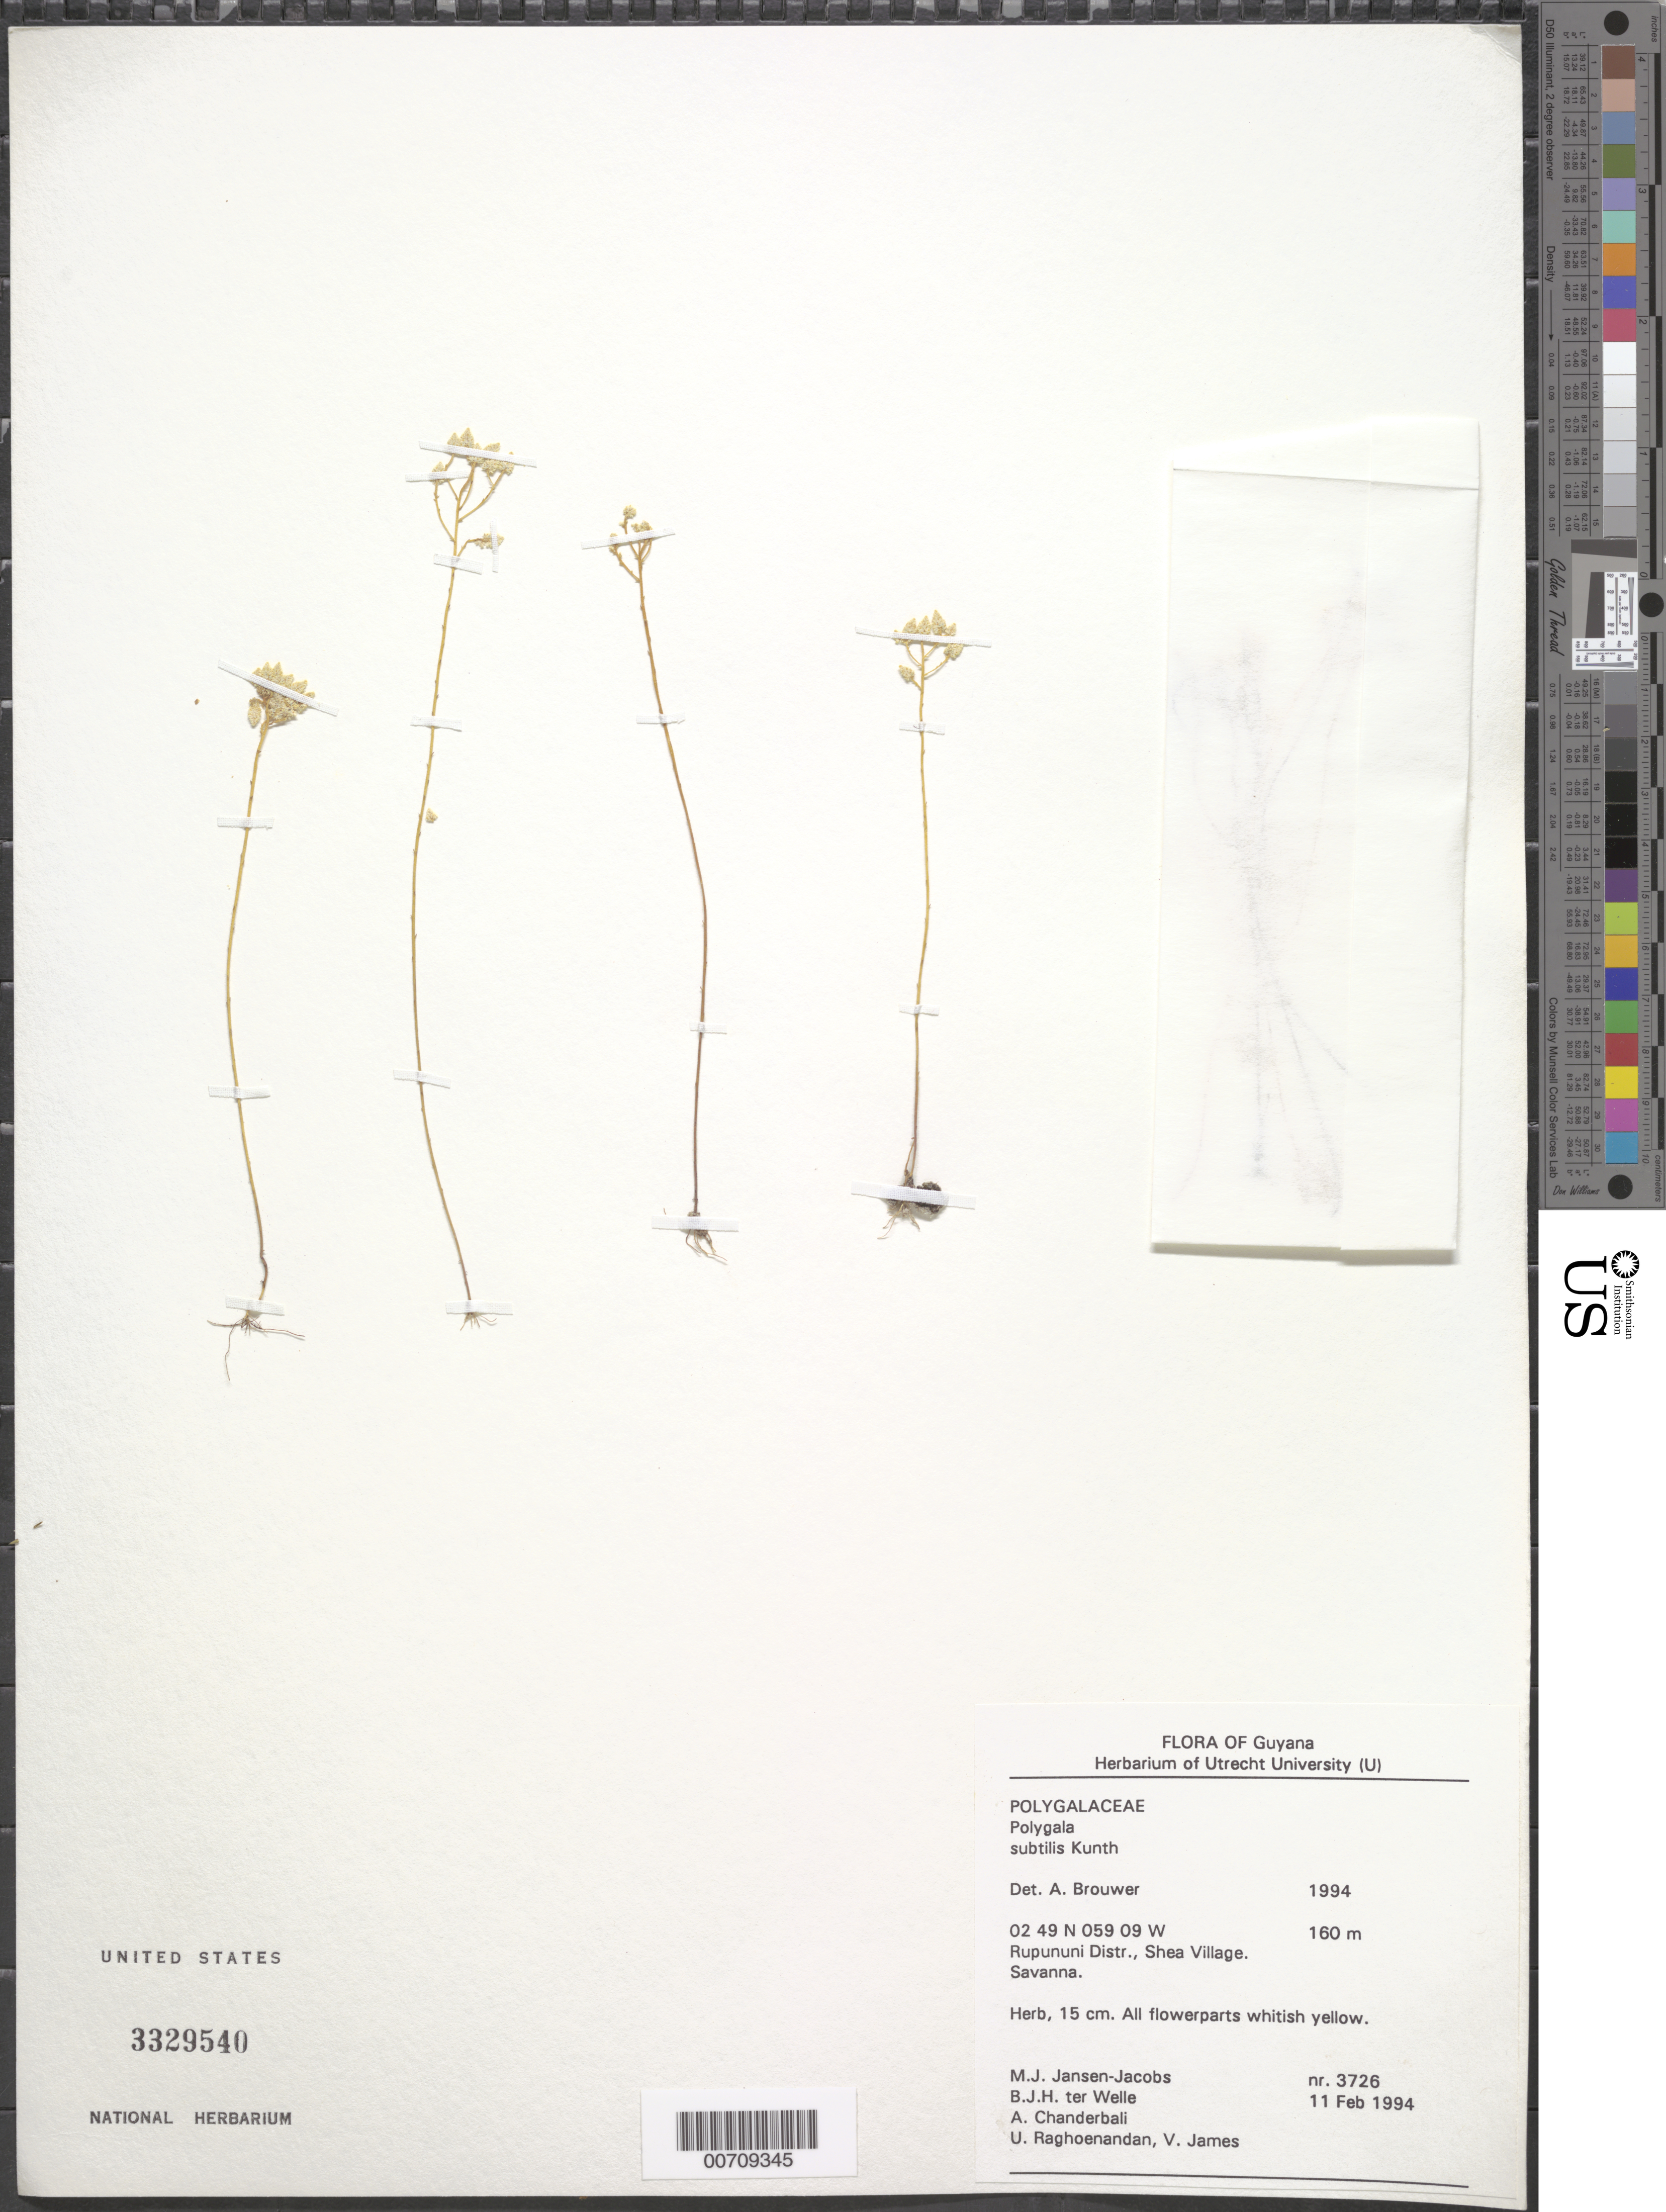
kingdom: Plantae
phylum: Tracheophyta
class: Magnoliopsida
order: Fabales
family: Polygalaceae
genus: Polygala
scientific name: Polygala subtilis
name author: Kunth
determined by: Jacobs-Brouwer, A.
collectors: M. J. Jansen-Jacobs, B. Welle, A. S. Chanderbali, U. Raghoenandan & V. James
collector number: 3726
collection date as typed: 11-Feb-94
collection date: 1994-02-11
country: Guyana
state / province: U. Takutu-U. Essequibo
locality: Shea Village, Rupununi Dist.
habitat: Savanna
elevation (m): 160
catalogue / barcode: US 3329540